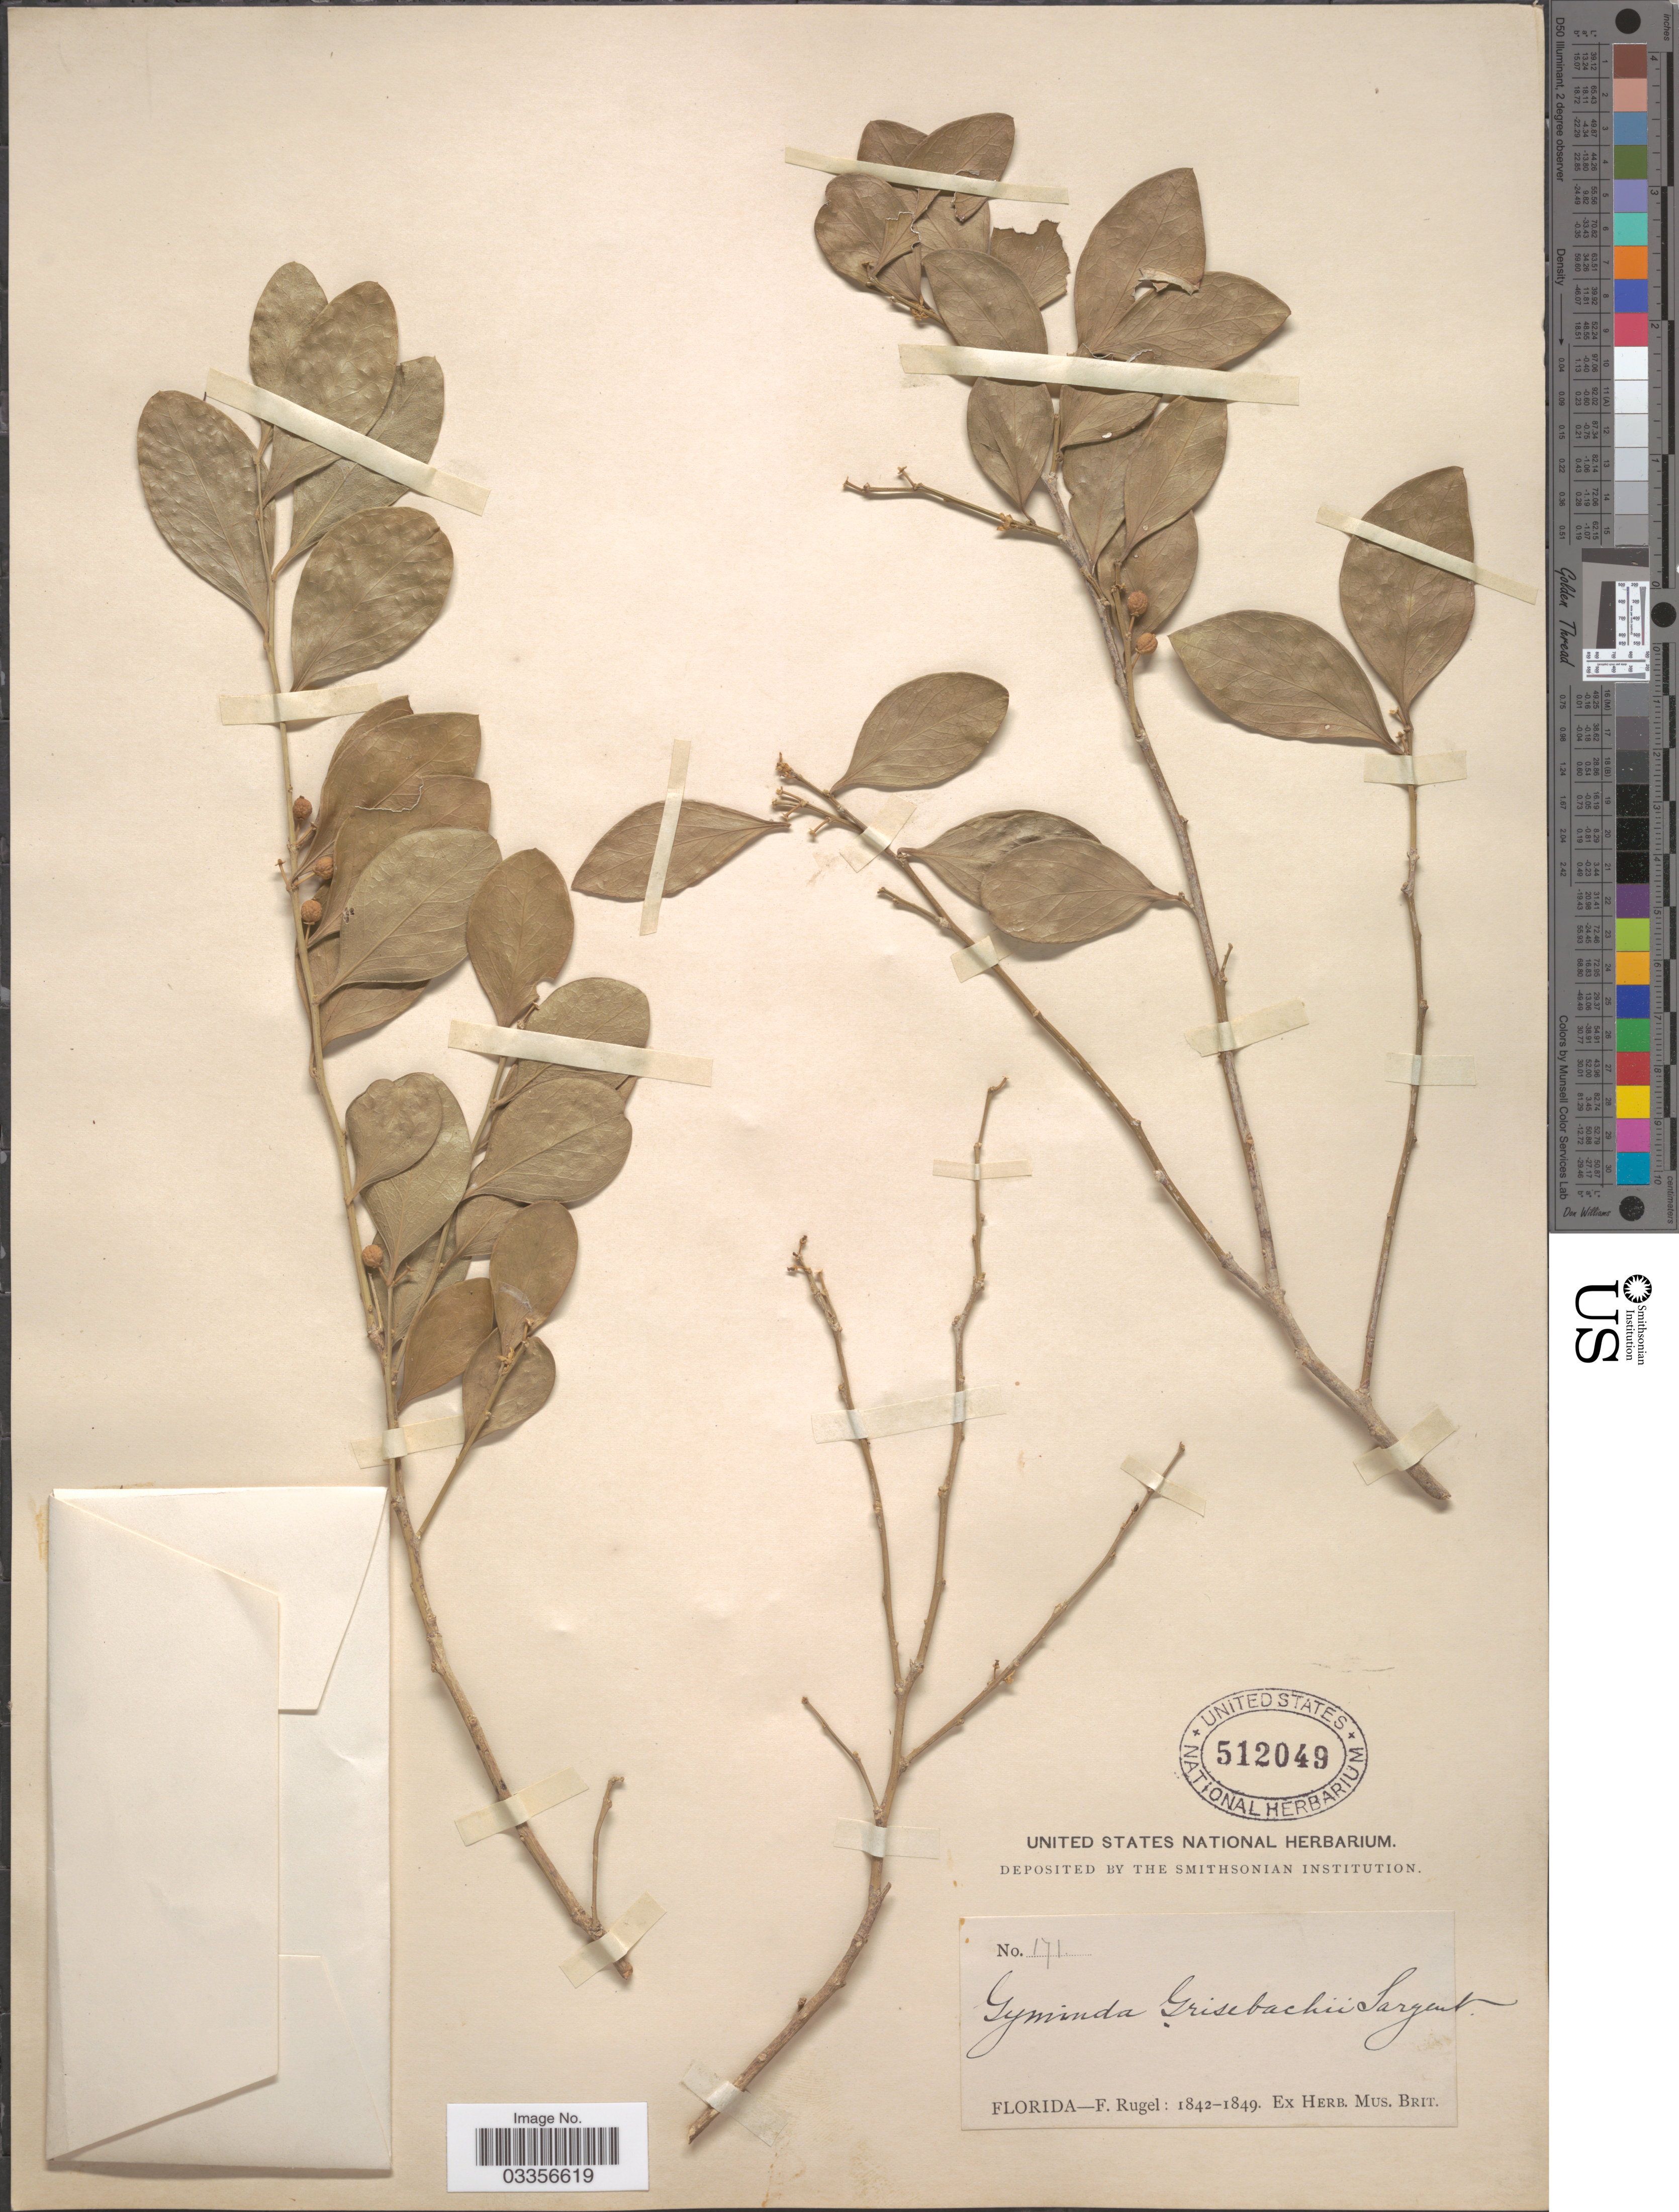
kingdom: Plantae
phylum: Tracheophyta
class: Magnoliopsida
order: Celastrales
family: Celastraceae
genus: Gyminda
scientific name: Gyminda grisebachii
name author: Sarg.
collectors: F. Rugel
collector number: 171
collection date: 1842/1849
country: United States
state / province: Florida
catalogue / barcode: US 512049